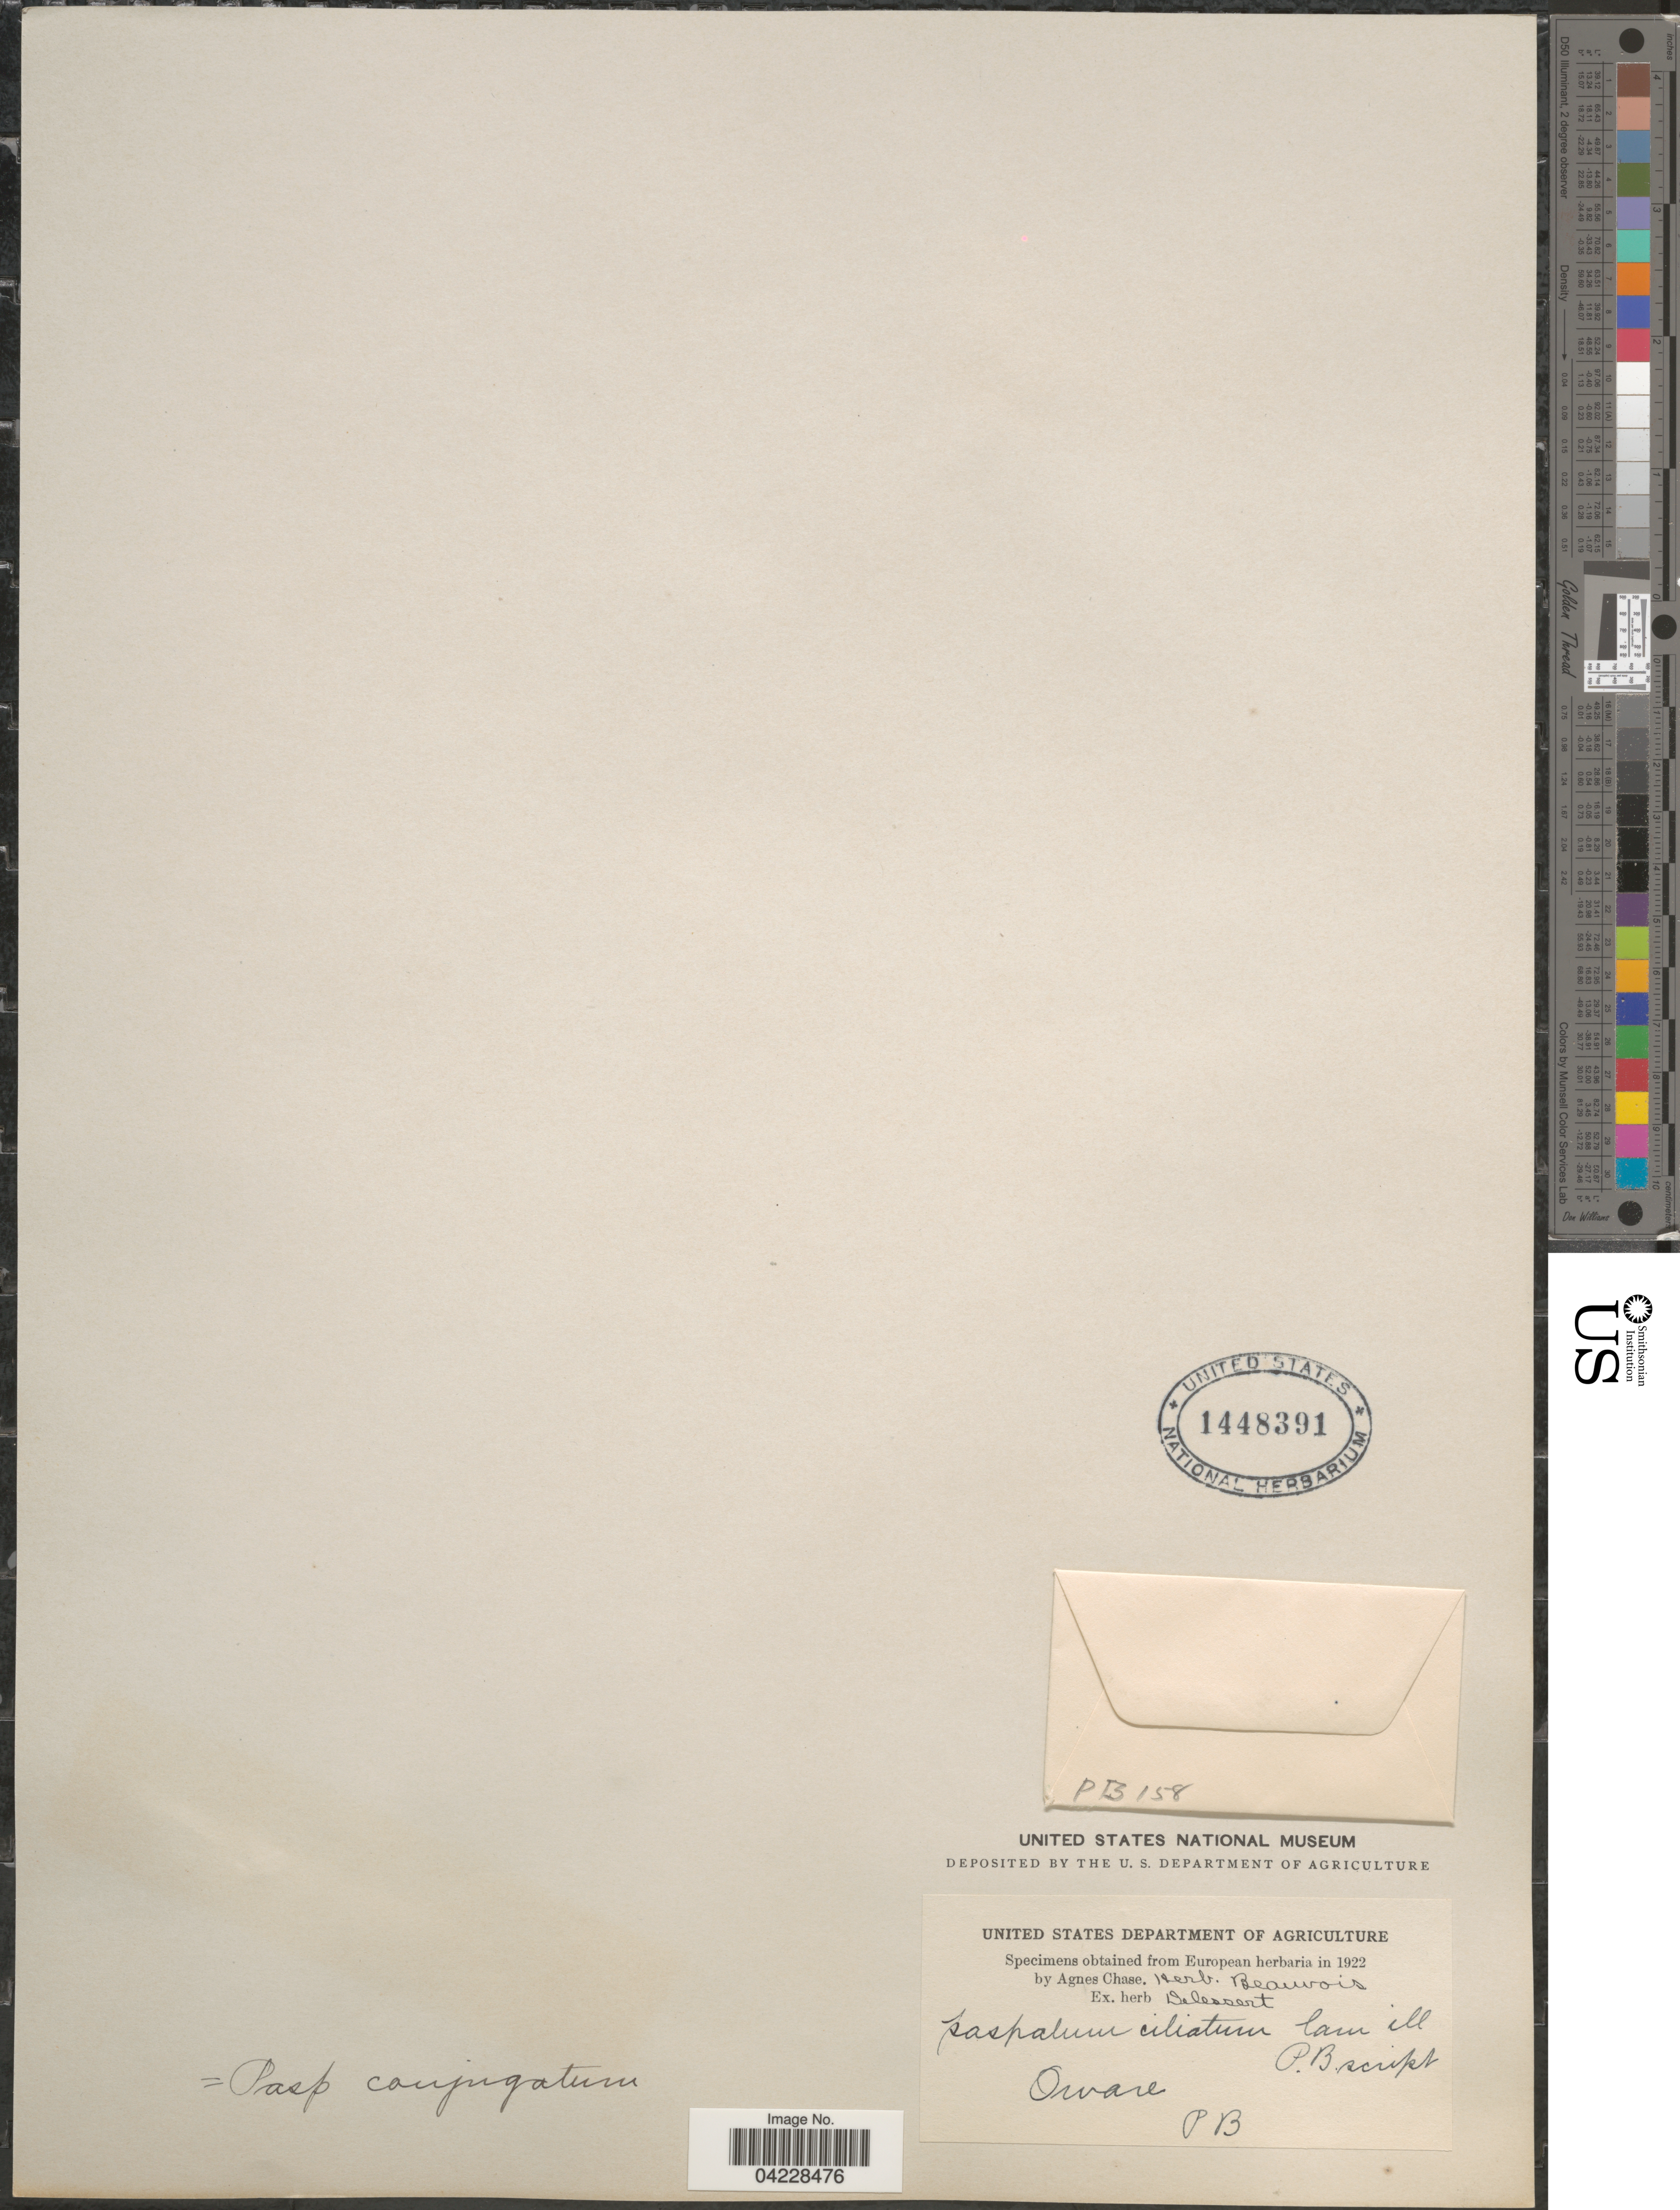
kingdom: Plantae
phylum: Tracheophyta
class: Liliopsida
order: Poales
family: Poaceae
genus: Paspalum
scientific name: Paspalum conjugatum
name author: P.J. Bergius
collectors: P. B.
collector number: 158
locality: Oware.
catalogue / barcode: US 1448391